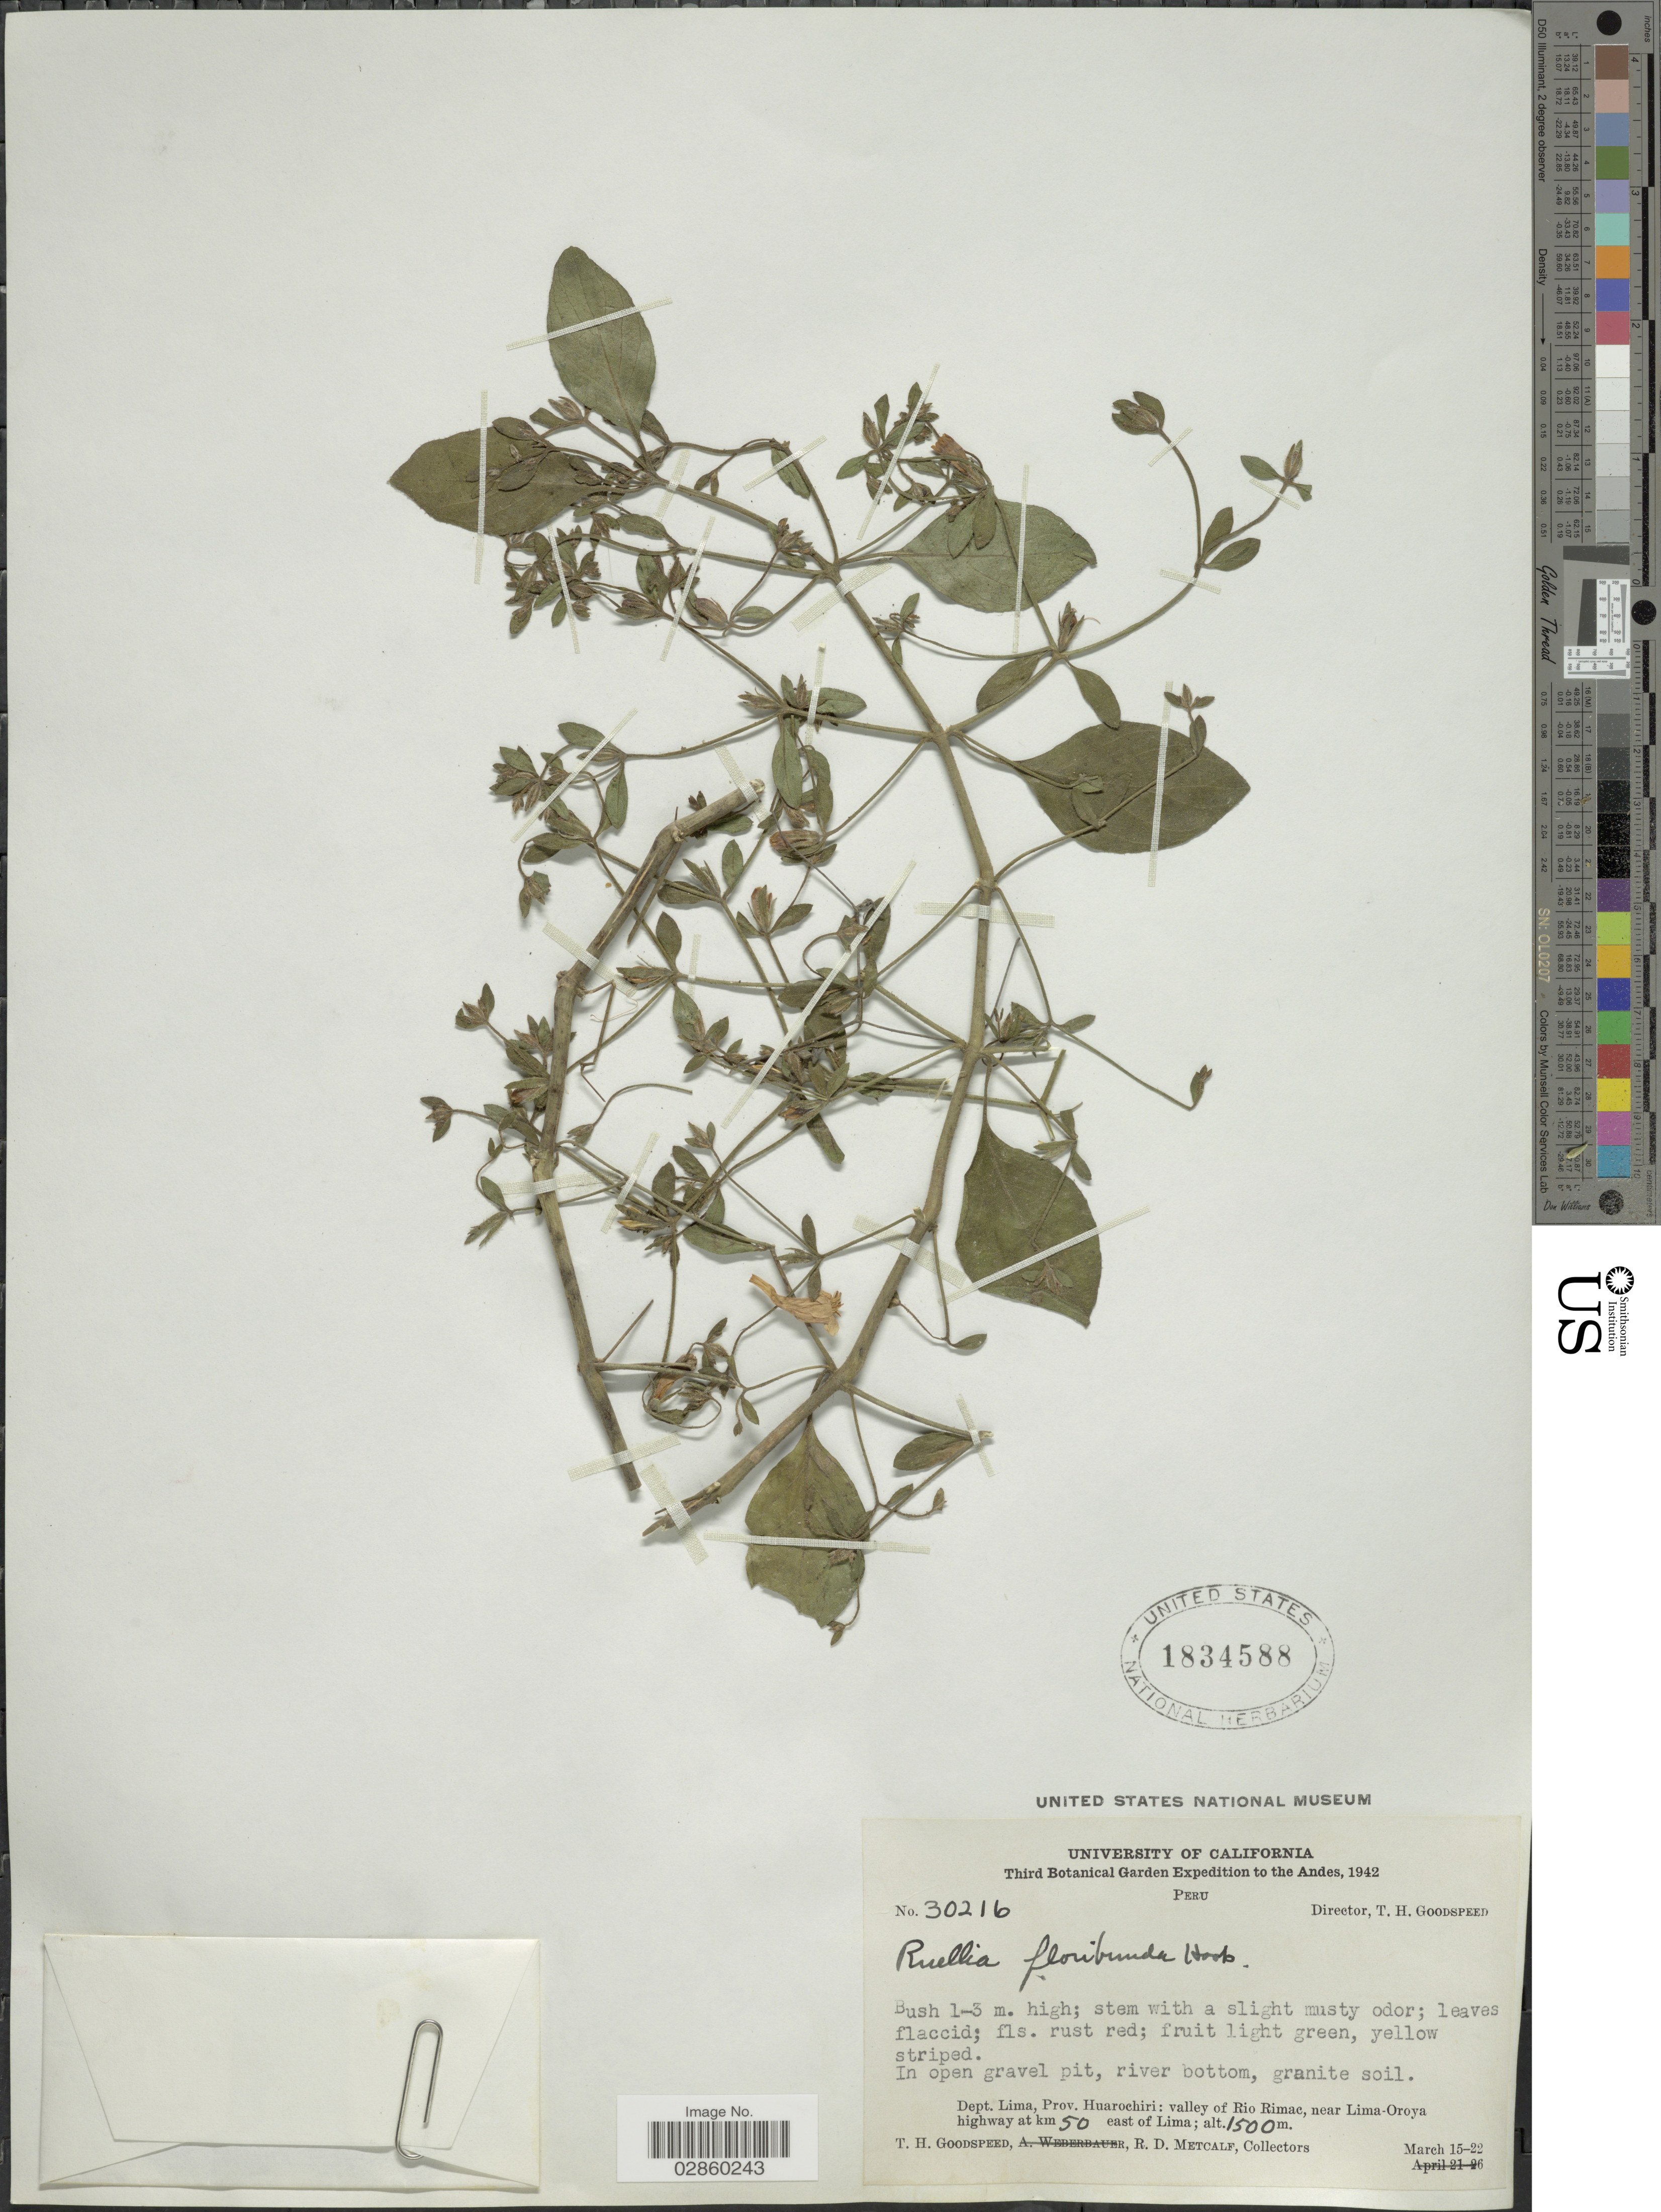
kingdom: Plantae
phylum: Tracheophyta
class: Magnoliopsida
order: Lamiales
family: Acanthaceae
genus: Ruellia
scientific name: Ruellia floribunda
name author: Hook.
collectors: T. Goodspeed & R. D. Metcalf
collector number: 30216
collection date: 1942-03-15/1942-03-22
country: Peru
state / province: Lima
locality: Andes, Dept. Lima, Prov. Huarochiri, valley of Rio Rimac, near Lima-Oroya highway at km 50 east of Lima.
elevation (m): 1500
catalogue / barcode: US 1834588